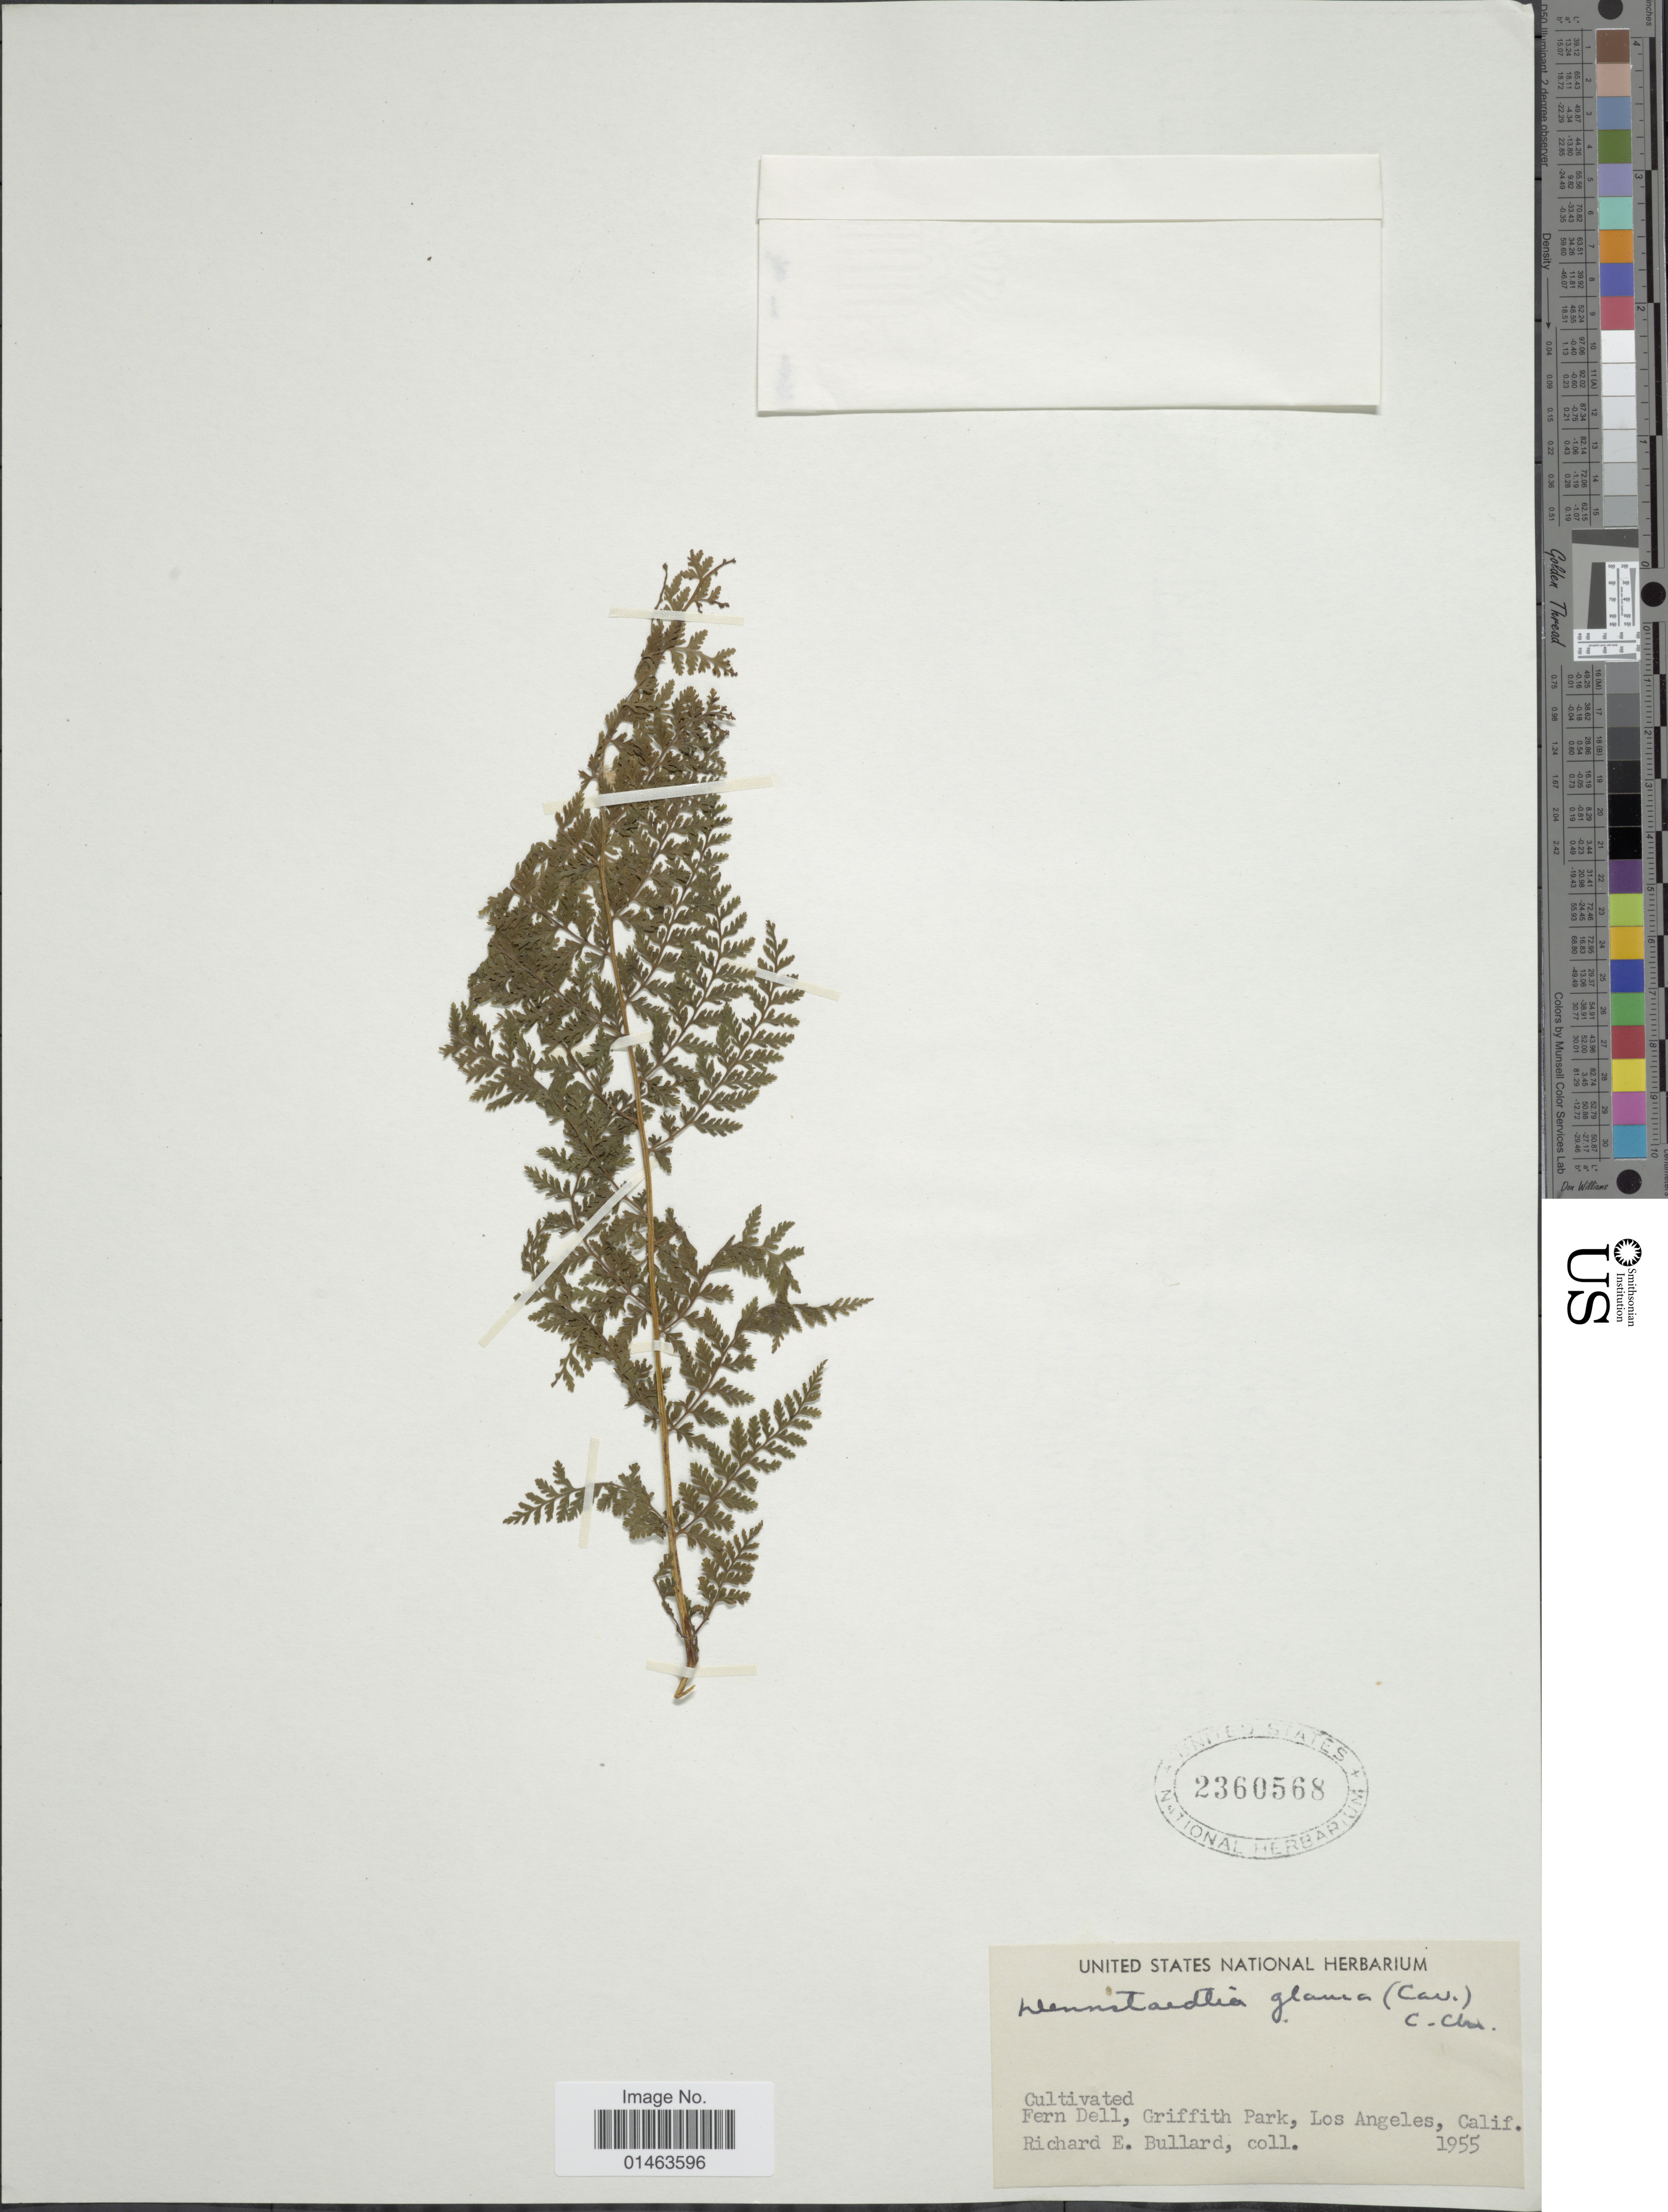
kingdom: Plantae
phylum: Tracheophyta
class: Polypodiopsida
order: Polypodiales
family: Dennstaedtiaceae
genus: Dennstaedtia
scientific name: Dennstaedtia glauca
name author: (Cav.) C. Chr.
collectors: R. Bullard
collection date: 1955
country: United States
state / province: California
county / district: Los Angeles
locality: Fern Dell, Griffith Park, Los Angeles.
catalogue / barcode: US 2360568